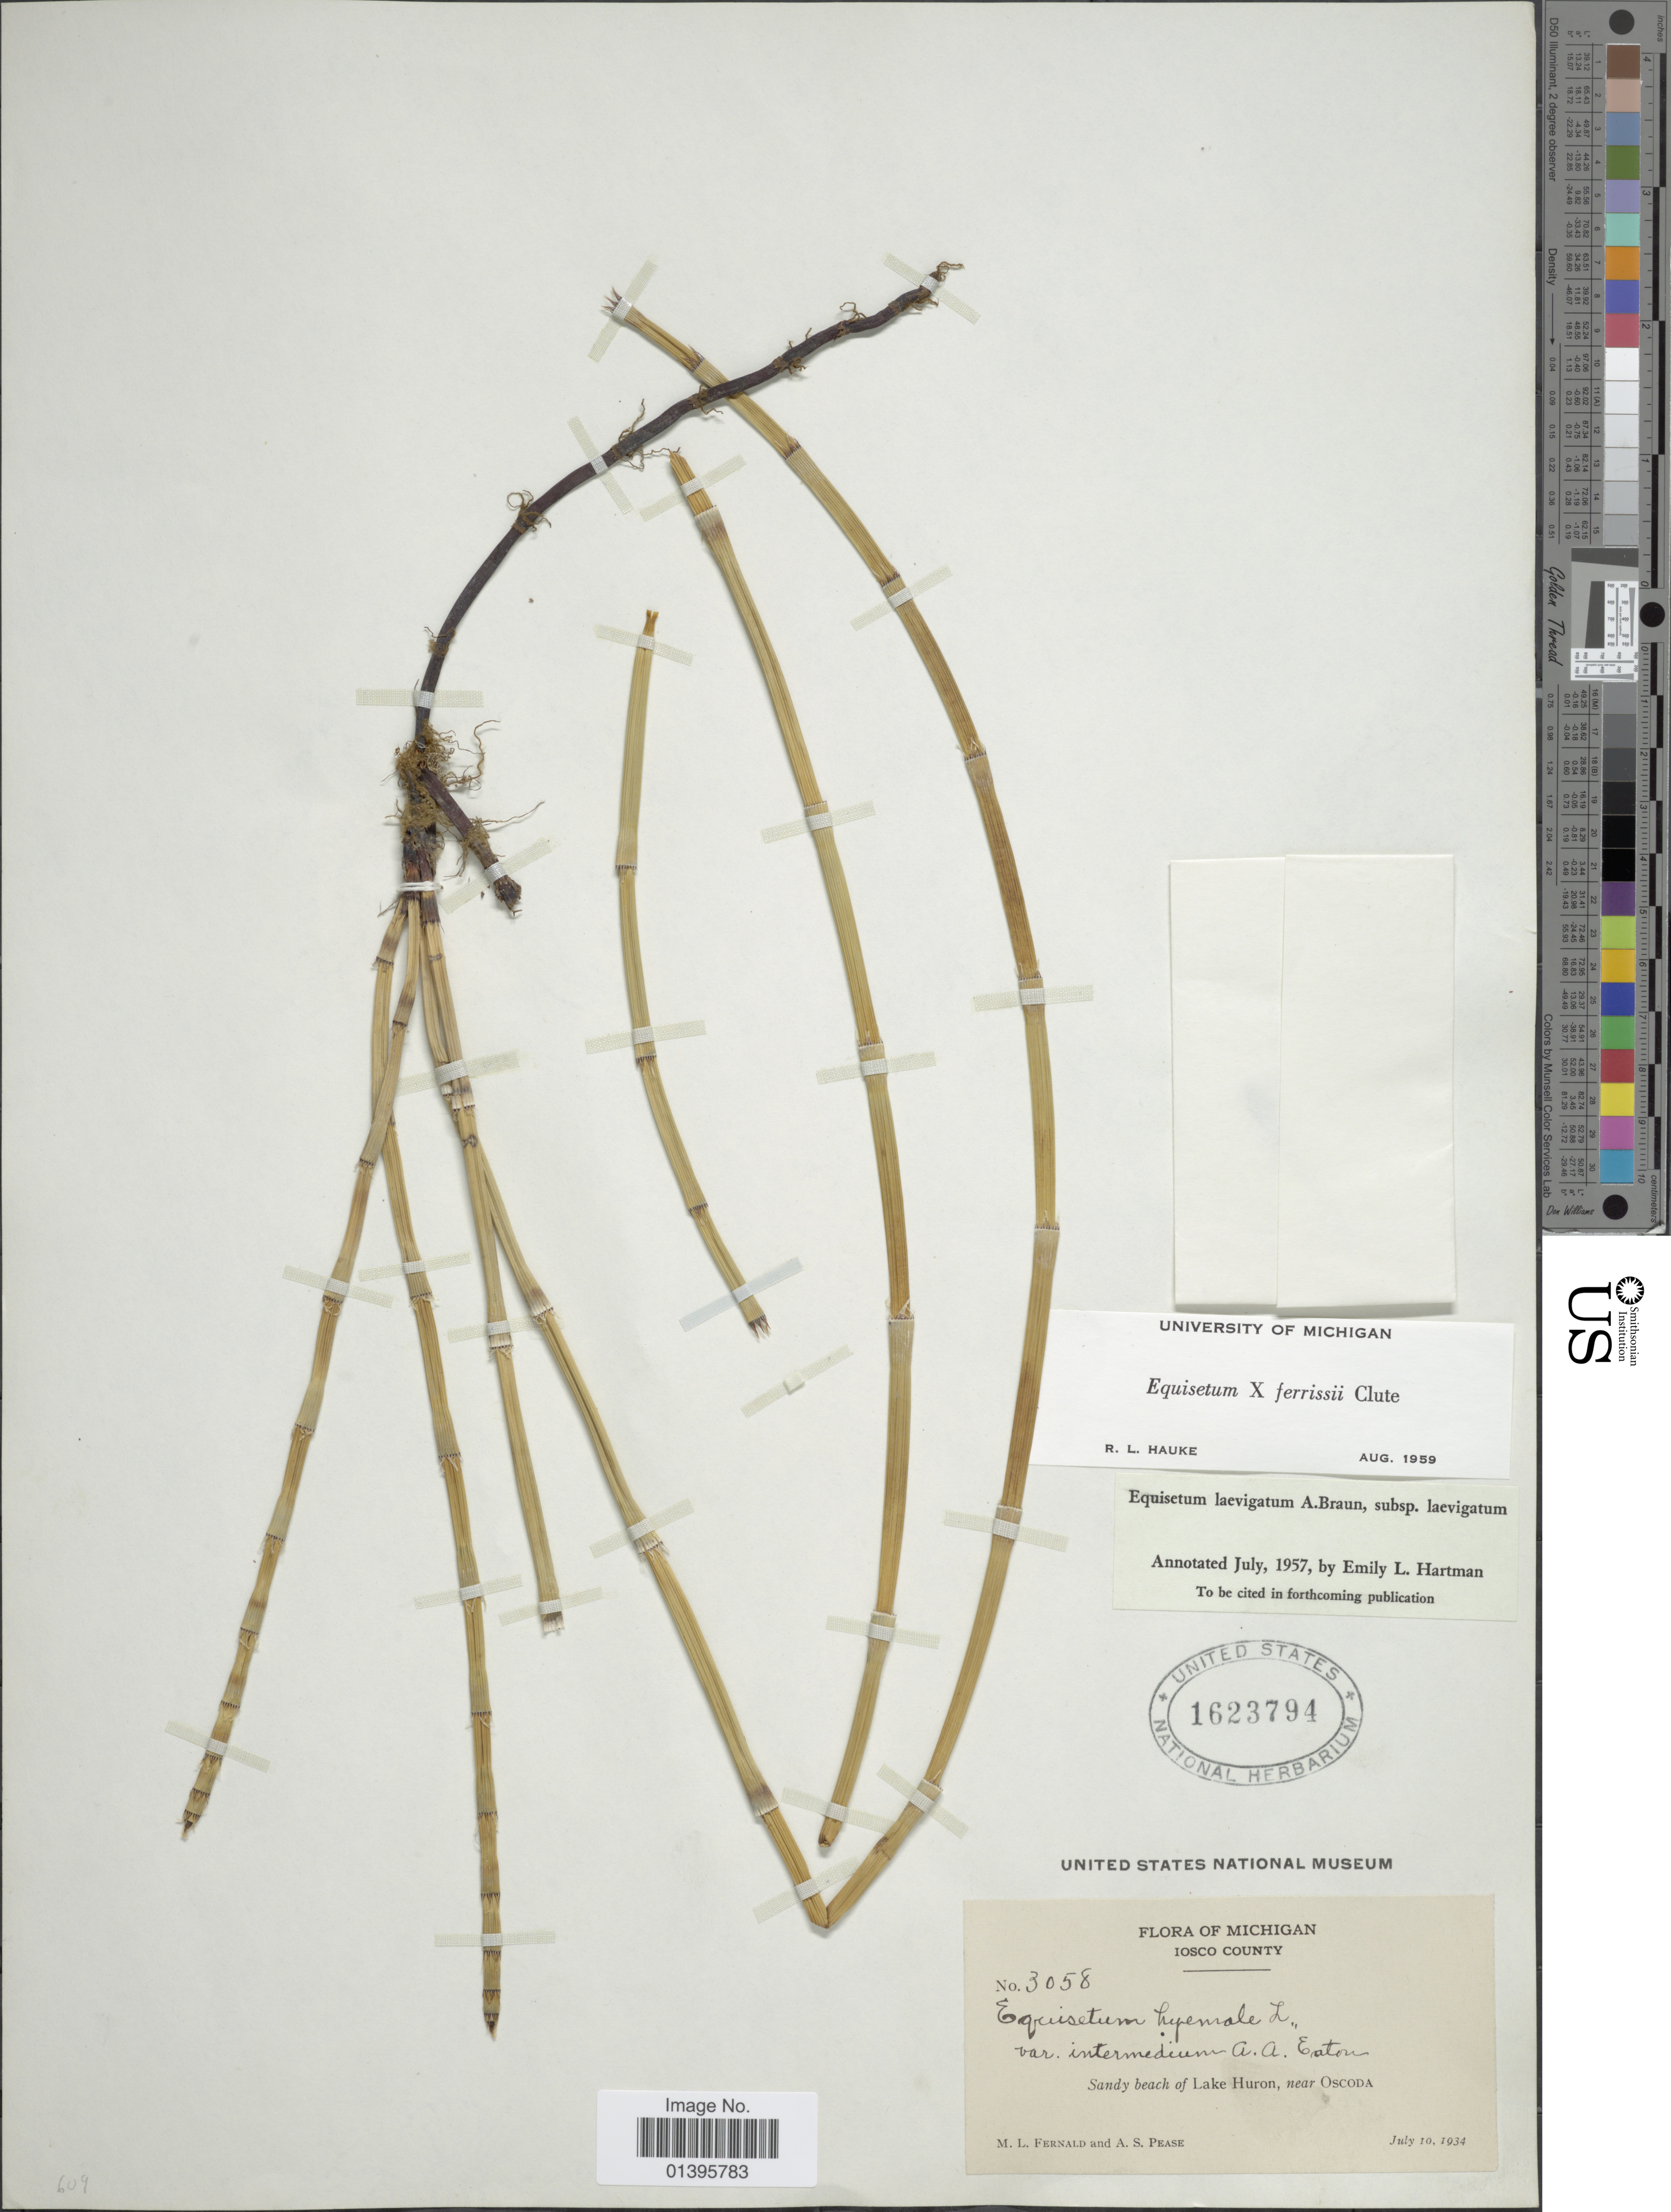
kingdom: Plantae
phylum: Tracheophyta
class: Polypodiopsida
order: Equisetales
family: Equisetaceae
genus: Equisetum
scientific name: Equisetum x ferrissii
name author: Clute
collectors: M. L. Fernald & A. S. Pease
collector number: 3058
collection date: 1934-07-10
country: United States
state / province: Michigan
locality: Iosco County. Sandy beach of Lake Huron, near Oscoda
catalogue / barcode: US 1623794